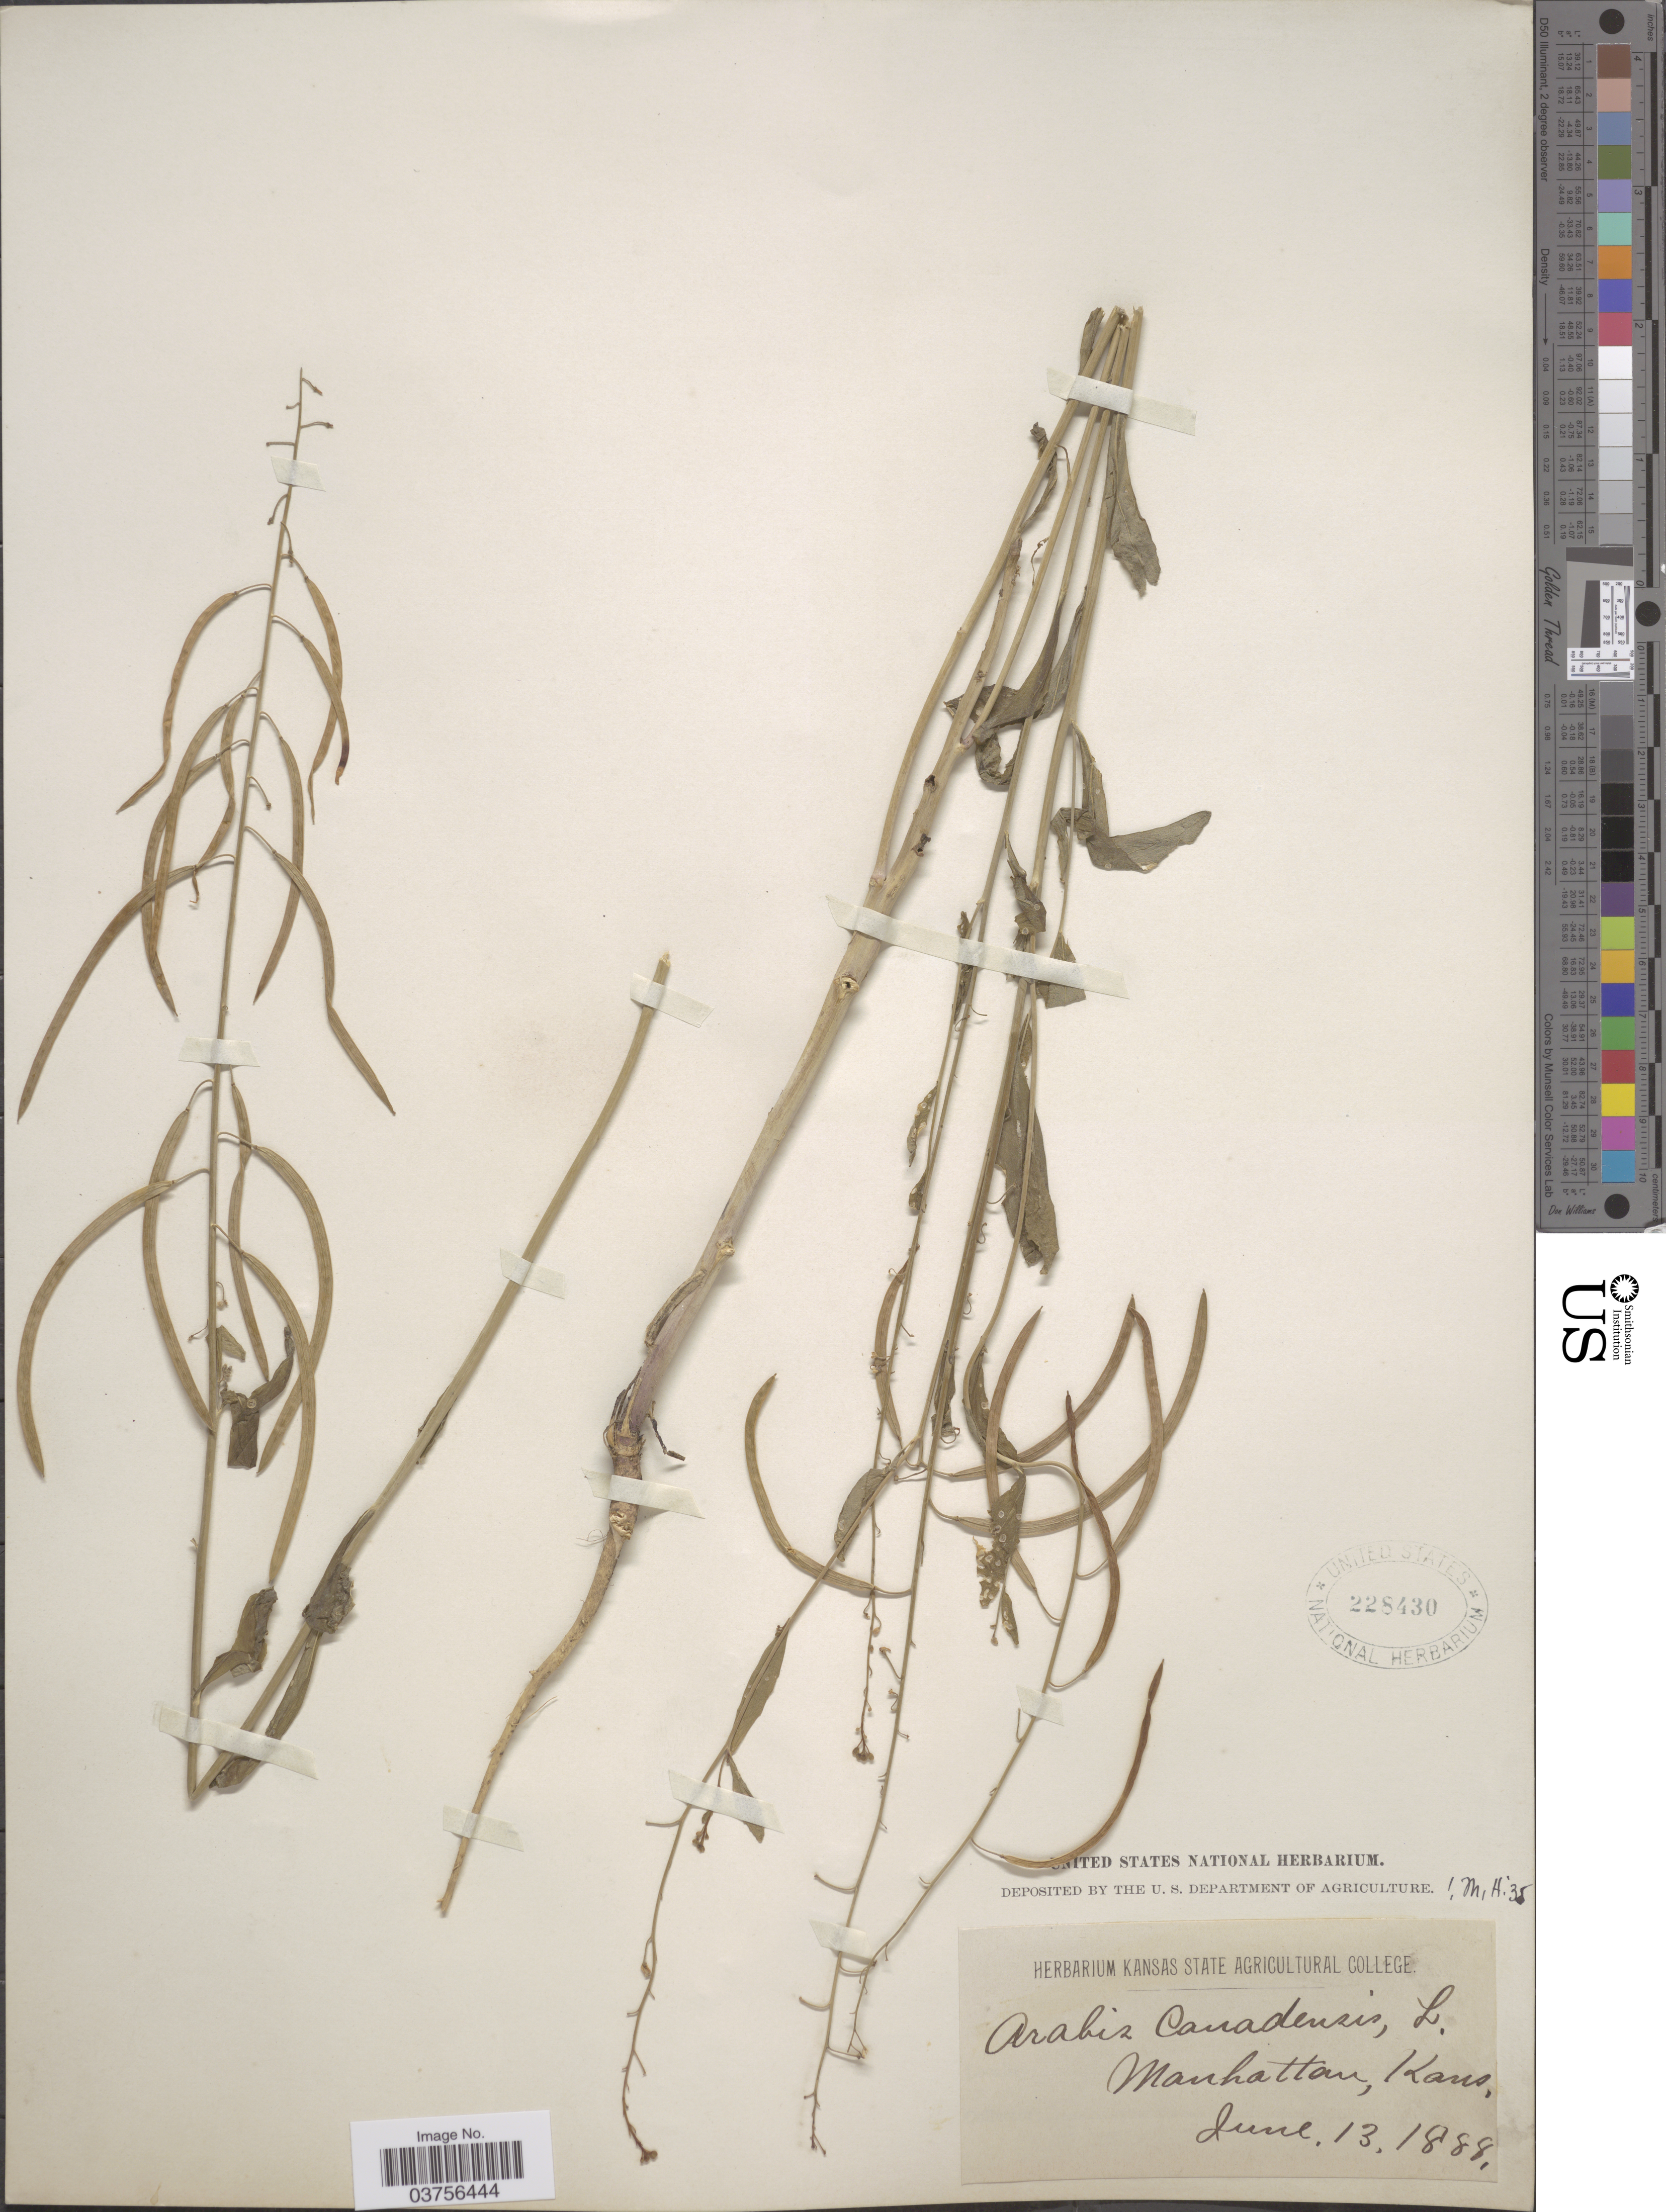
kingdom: Plantae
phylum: Tracheophyta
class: Magnoliopsida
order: Brassicales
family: Brassicaceae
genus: Arabis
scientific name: Arabis canadensis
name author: L.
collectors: ex herb. Kansas State Agricultural College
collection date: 1888-06-13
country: United States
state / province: Kansas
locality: Manhattan.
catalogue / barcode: US 228430